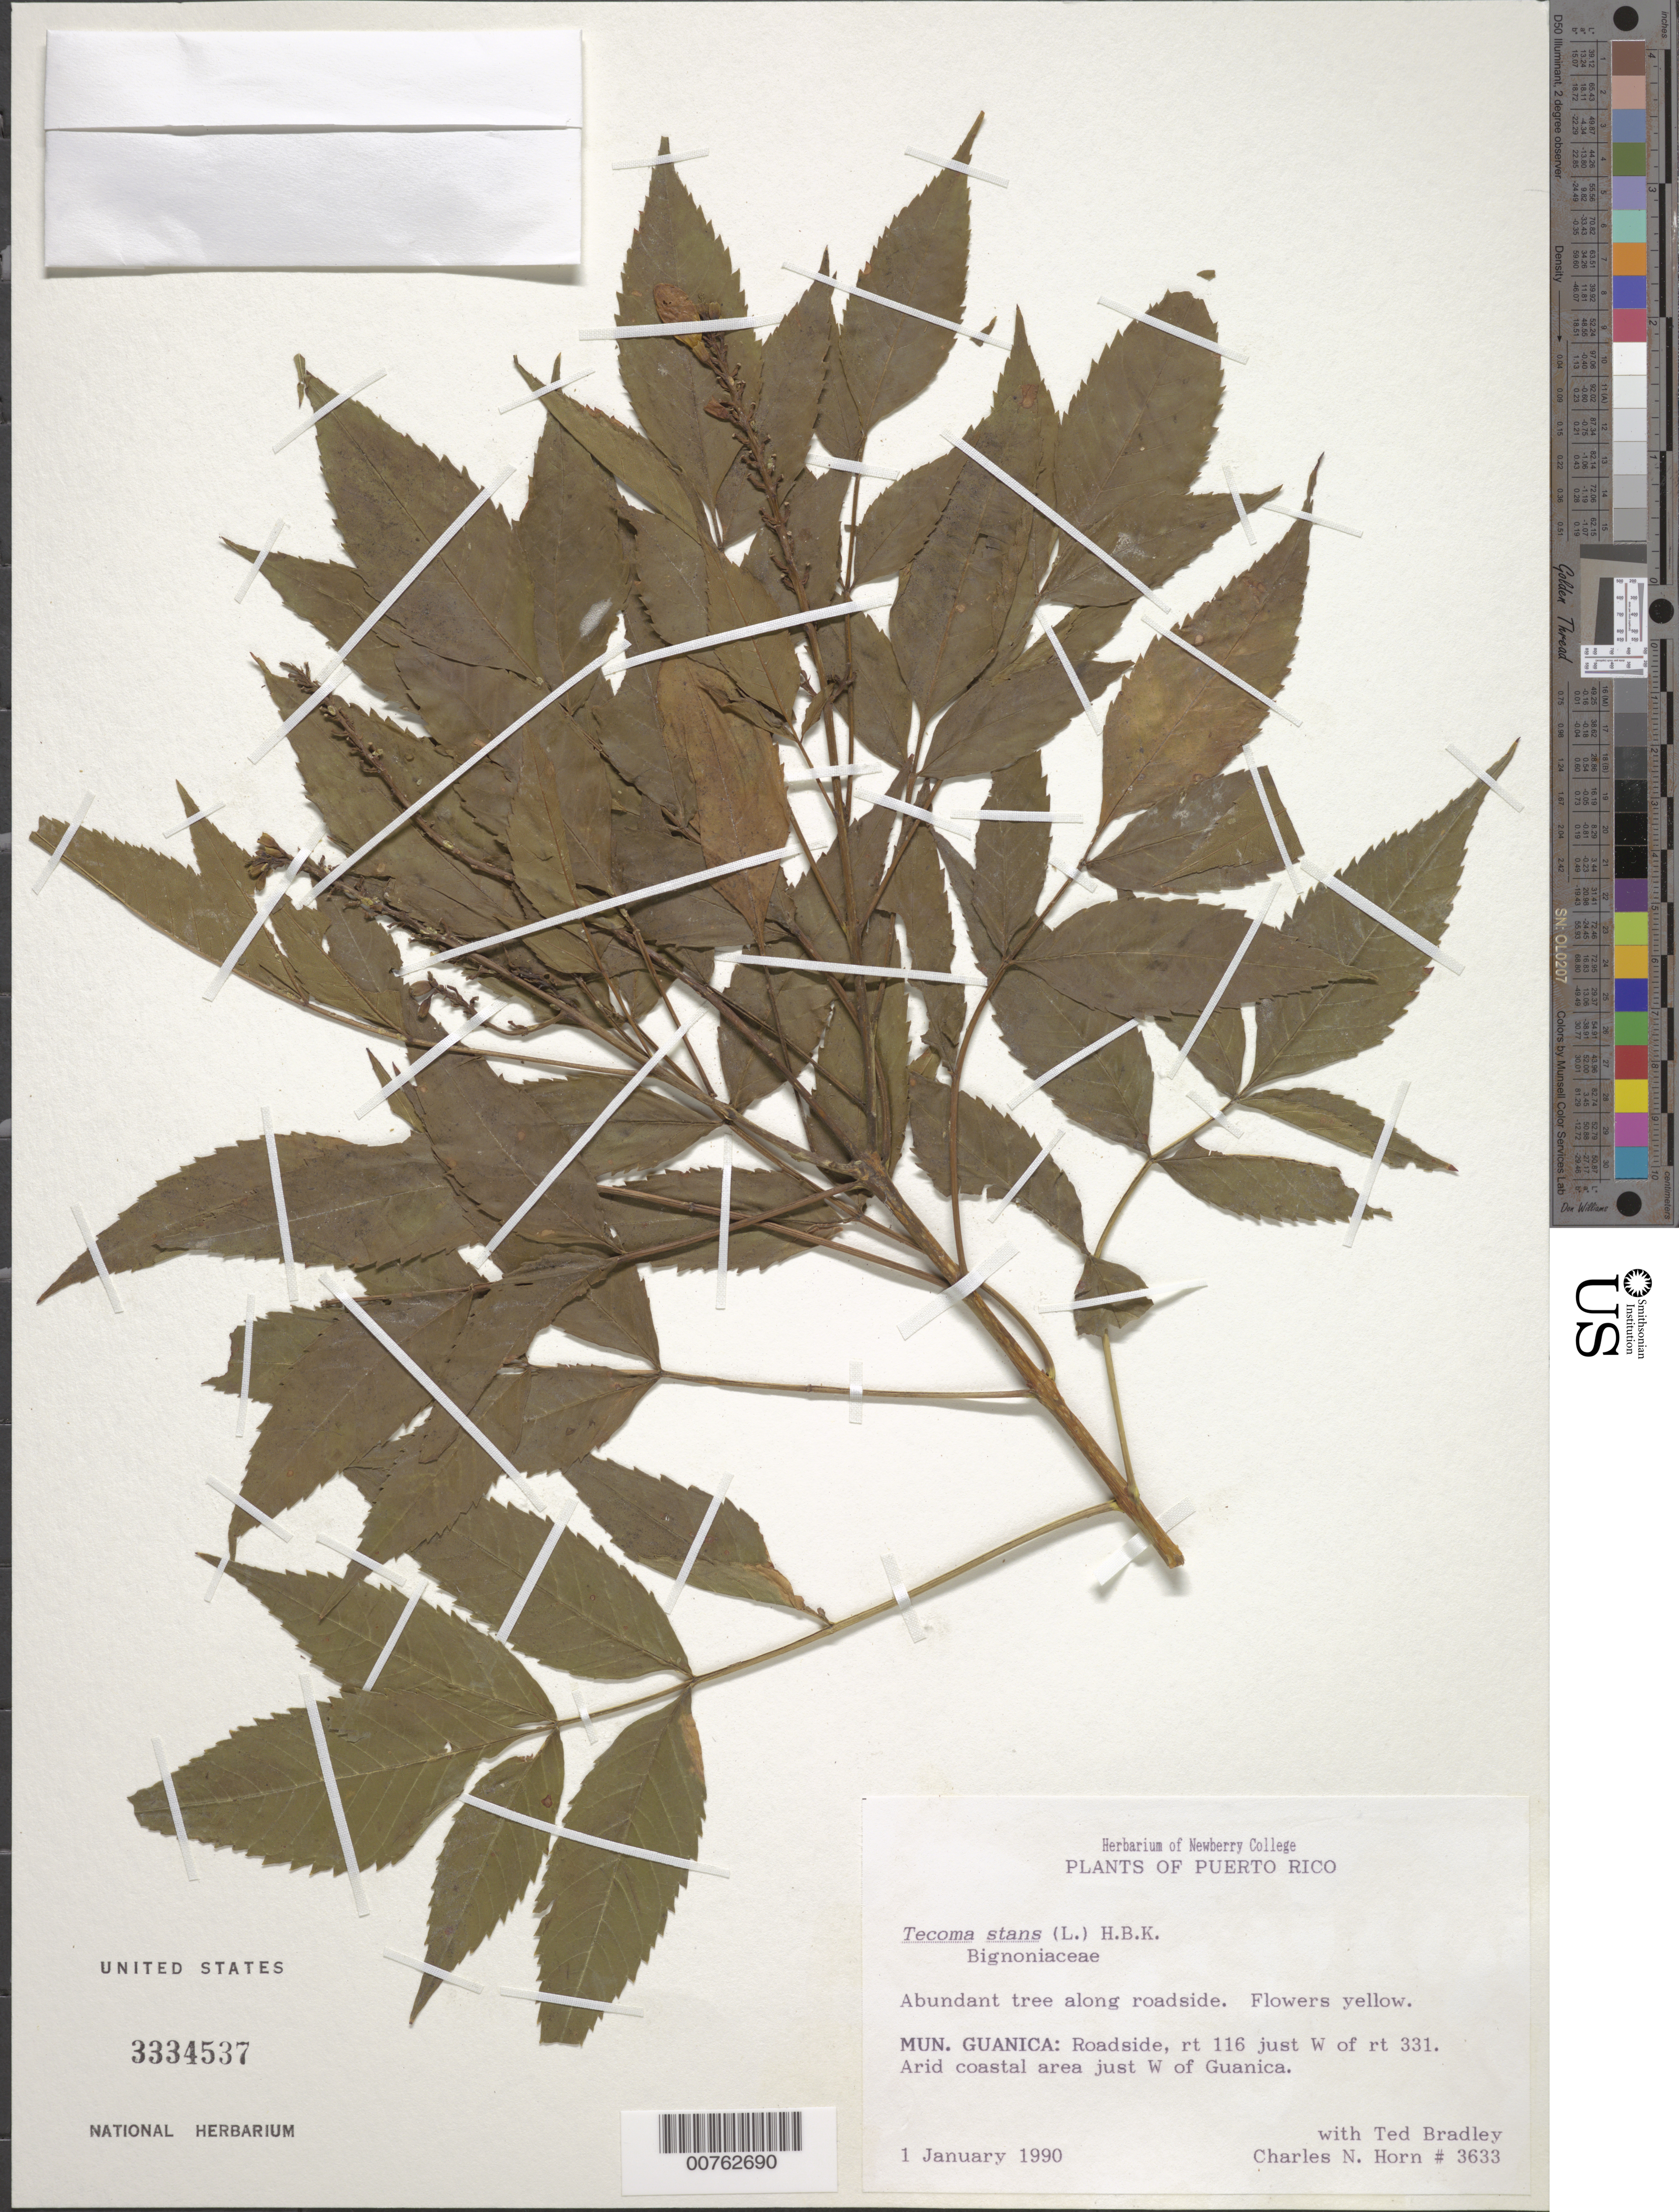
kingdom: Plantae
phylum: Tracheophyta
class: Magnoliopsida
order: Lamiales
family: Bignoniaceae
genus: Tecoma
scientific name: Tecoma stans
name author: (L.) Juss. ex Kunth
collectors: T. Bradley & C. N. Horn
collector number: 3633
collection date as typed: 01 Jan 1990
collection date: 1990-01-01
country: Puerto Rico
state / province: Guánica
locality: Guanica: Rte. 116 just W of rte 331; just W of Guanica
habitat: Roadside; arid coastal area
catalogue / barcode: US 3334537